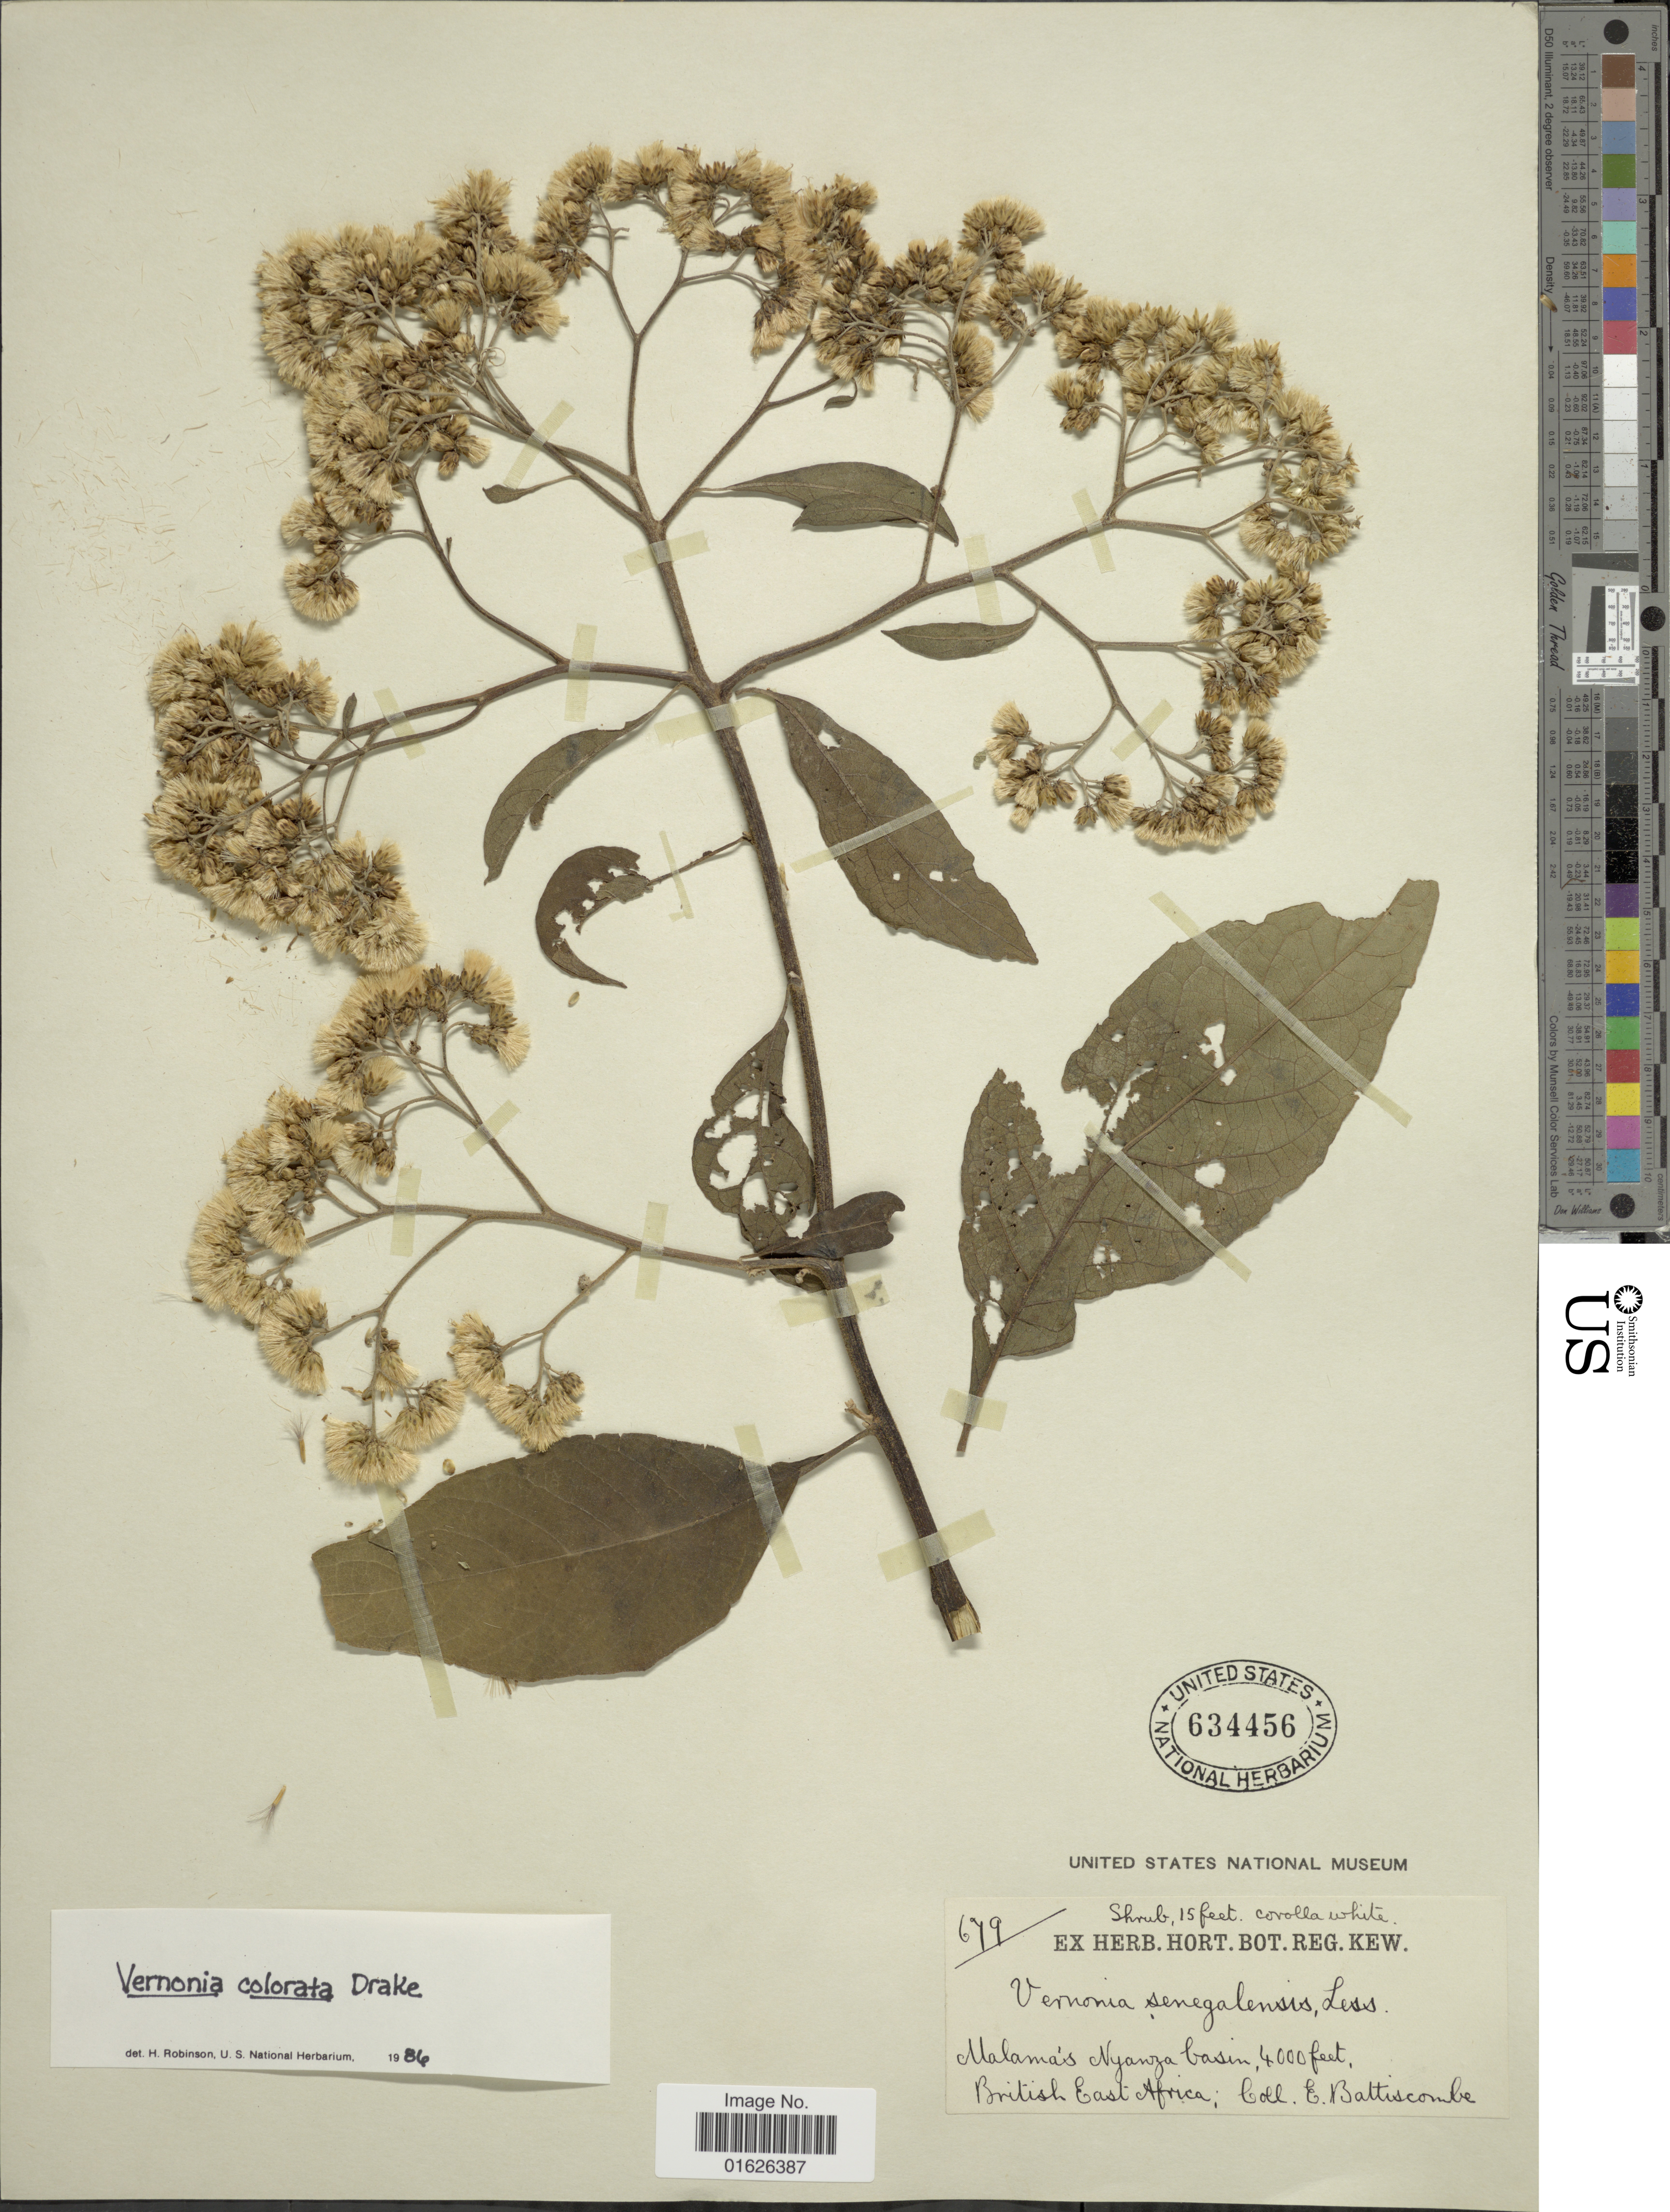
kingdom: Plantae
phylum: Tracheophyta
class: Magnoliopsida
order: Asterales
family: Asteraceae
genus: Gymnanthemum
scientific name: Gymnanthemum coloratum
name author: (Willd.) H. Rob. & B. Kahn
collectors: E. Battiscombe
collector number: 679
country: Kenya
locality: Malama's Nyanza basin, British East Africa.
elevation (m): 1219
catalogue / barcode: US 634456